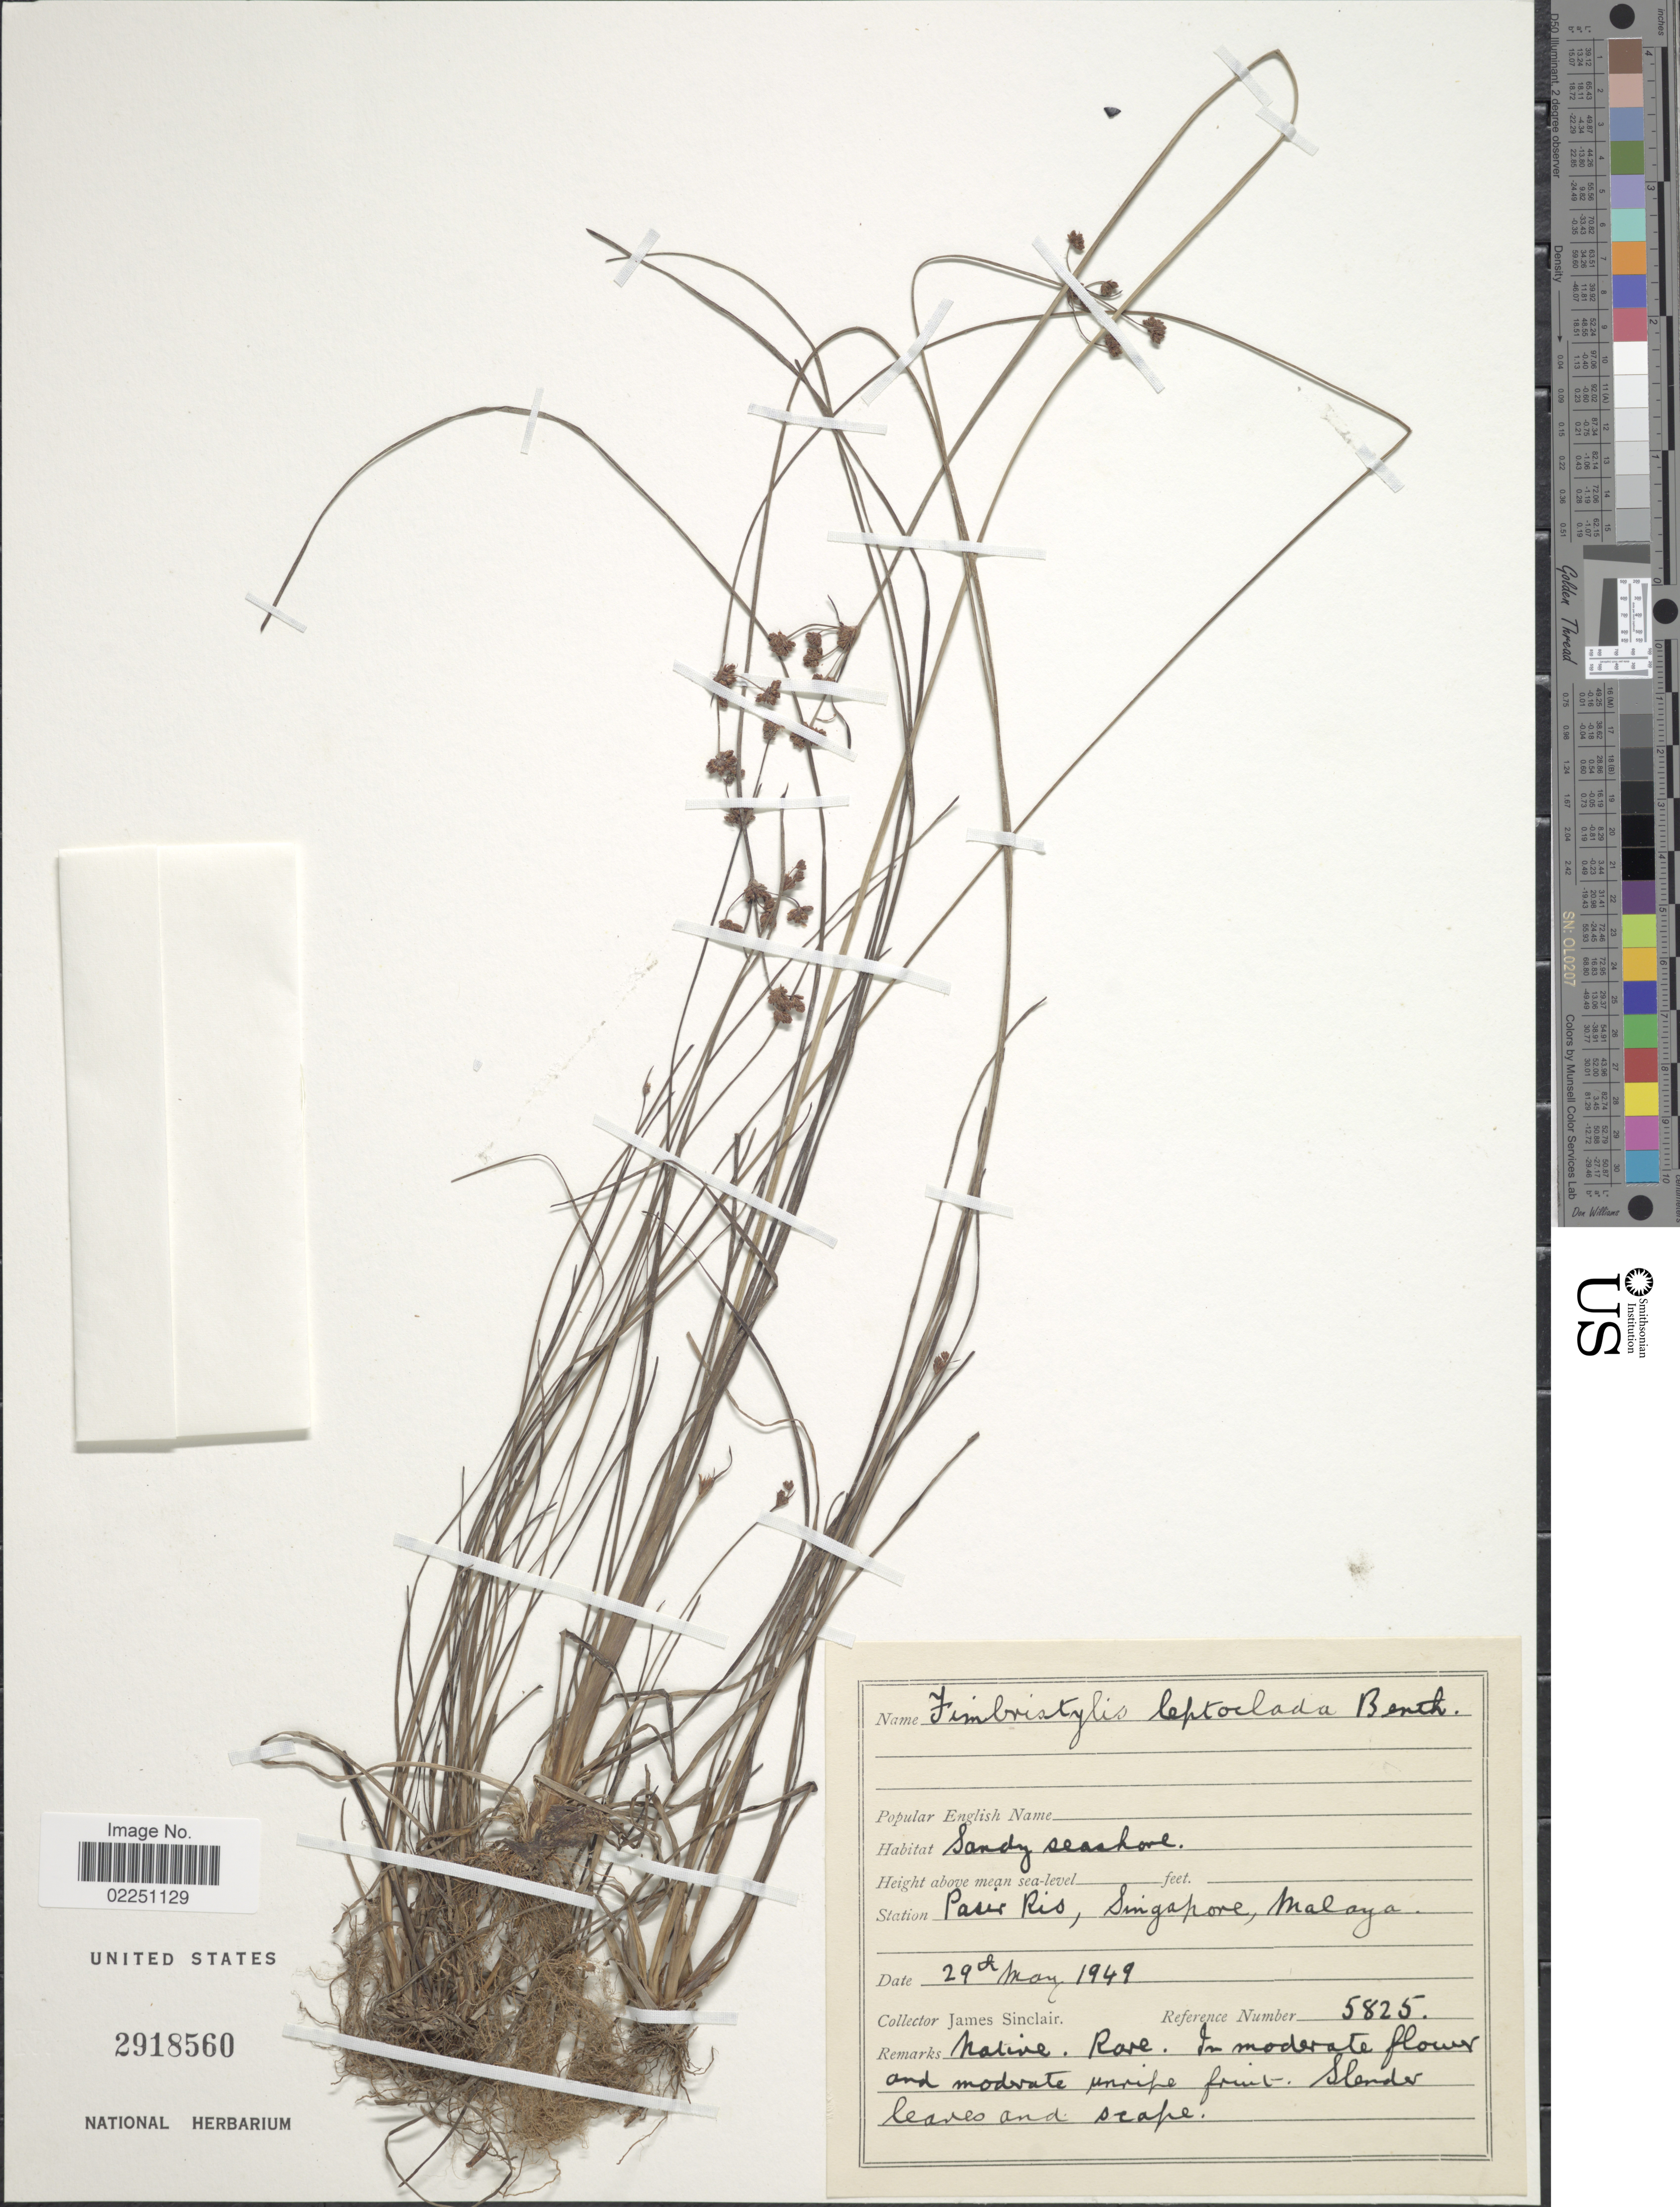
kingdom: Plantae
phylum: Tracheophyta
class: Liliopsida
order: Poales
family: Cyperaceae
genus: Fimbristylis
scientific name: Fimbristylis leptoclada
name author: Benth.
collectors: J. Sinclair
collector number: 5825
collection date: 1949-05-29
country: Singapore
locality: Pasir Ris, Singapore, Malaya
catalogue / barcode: US 2918560